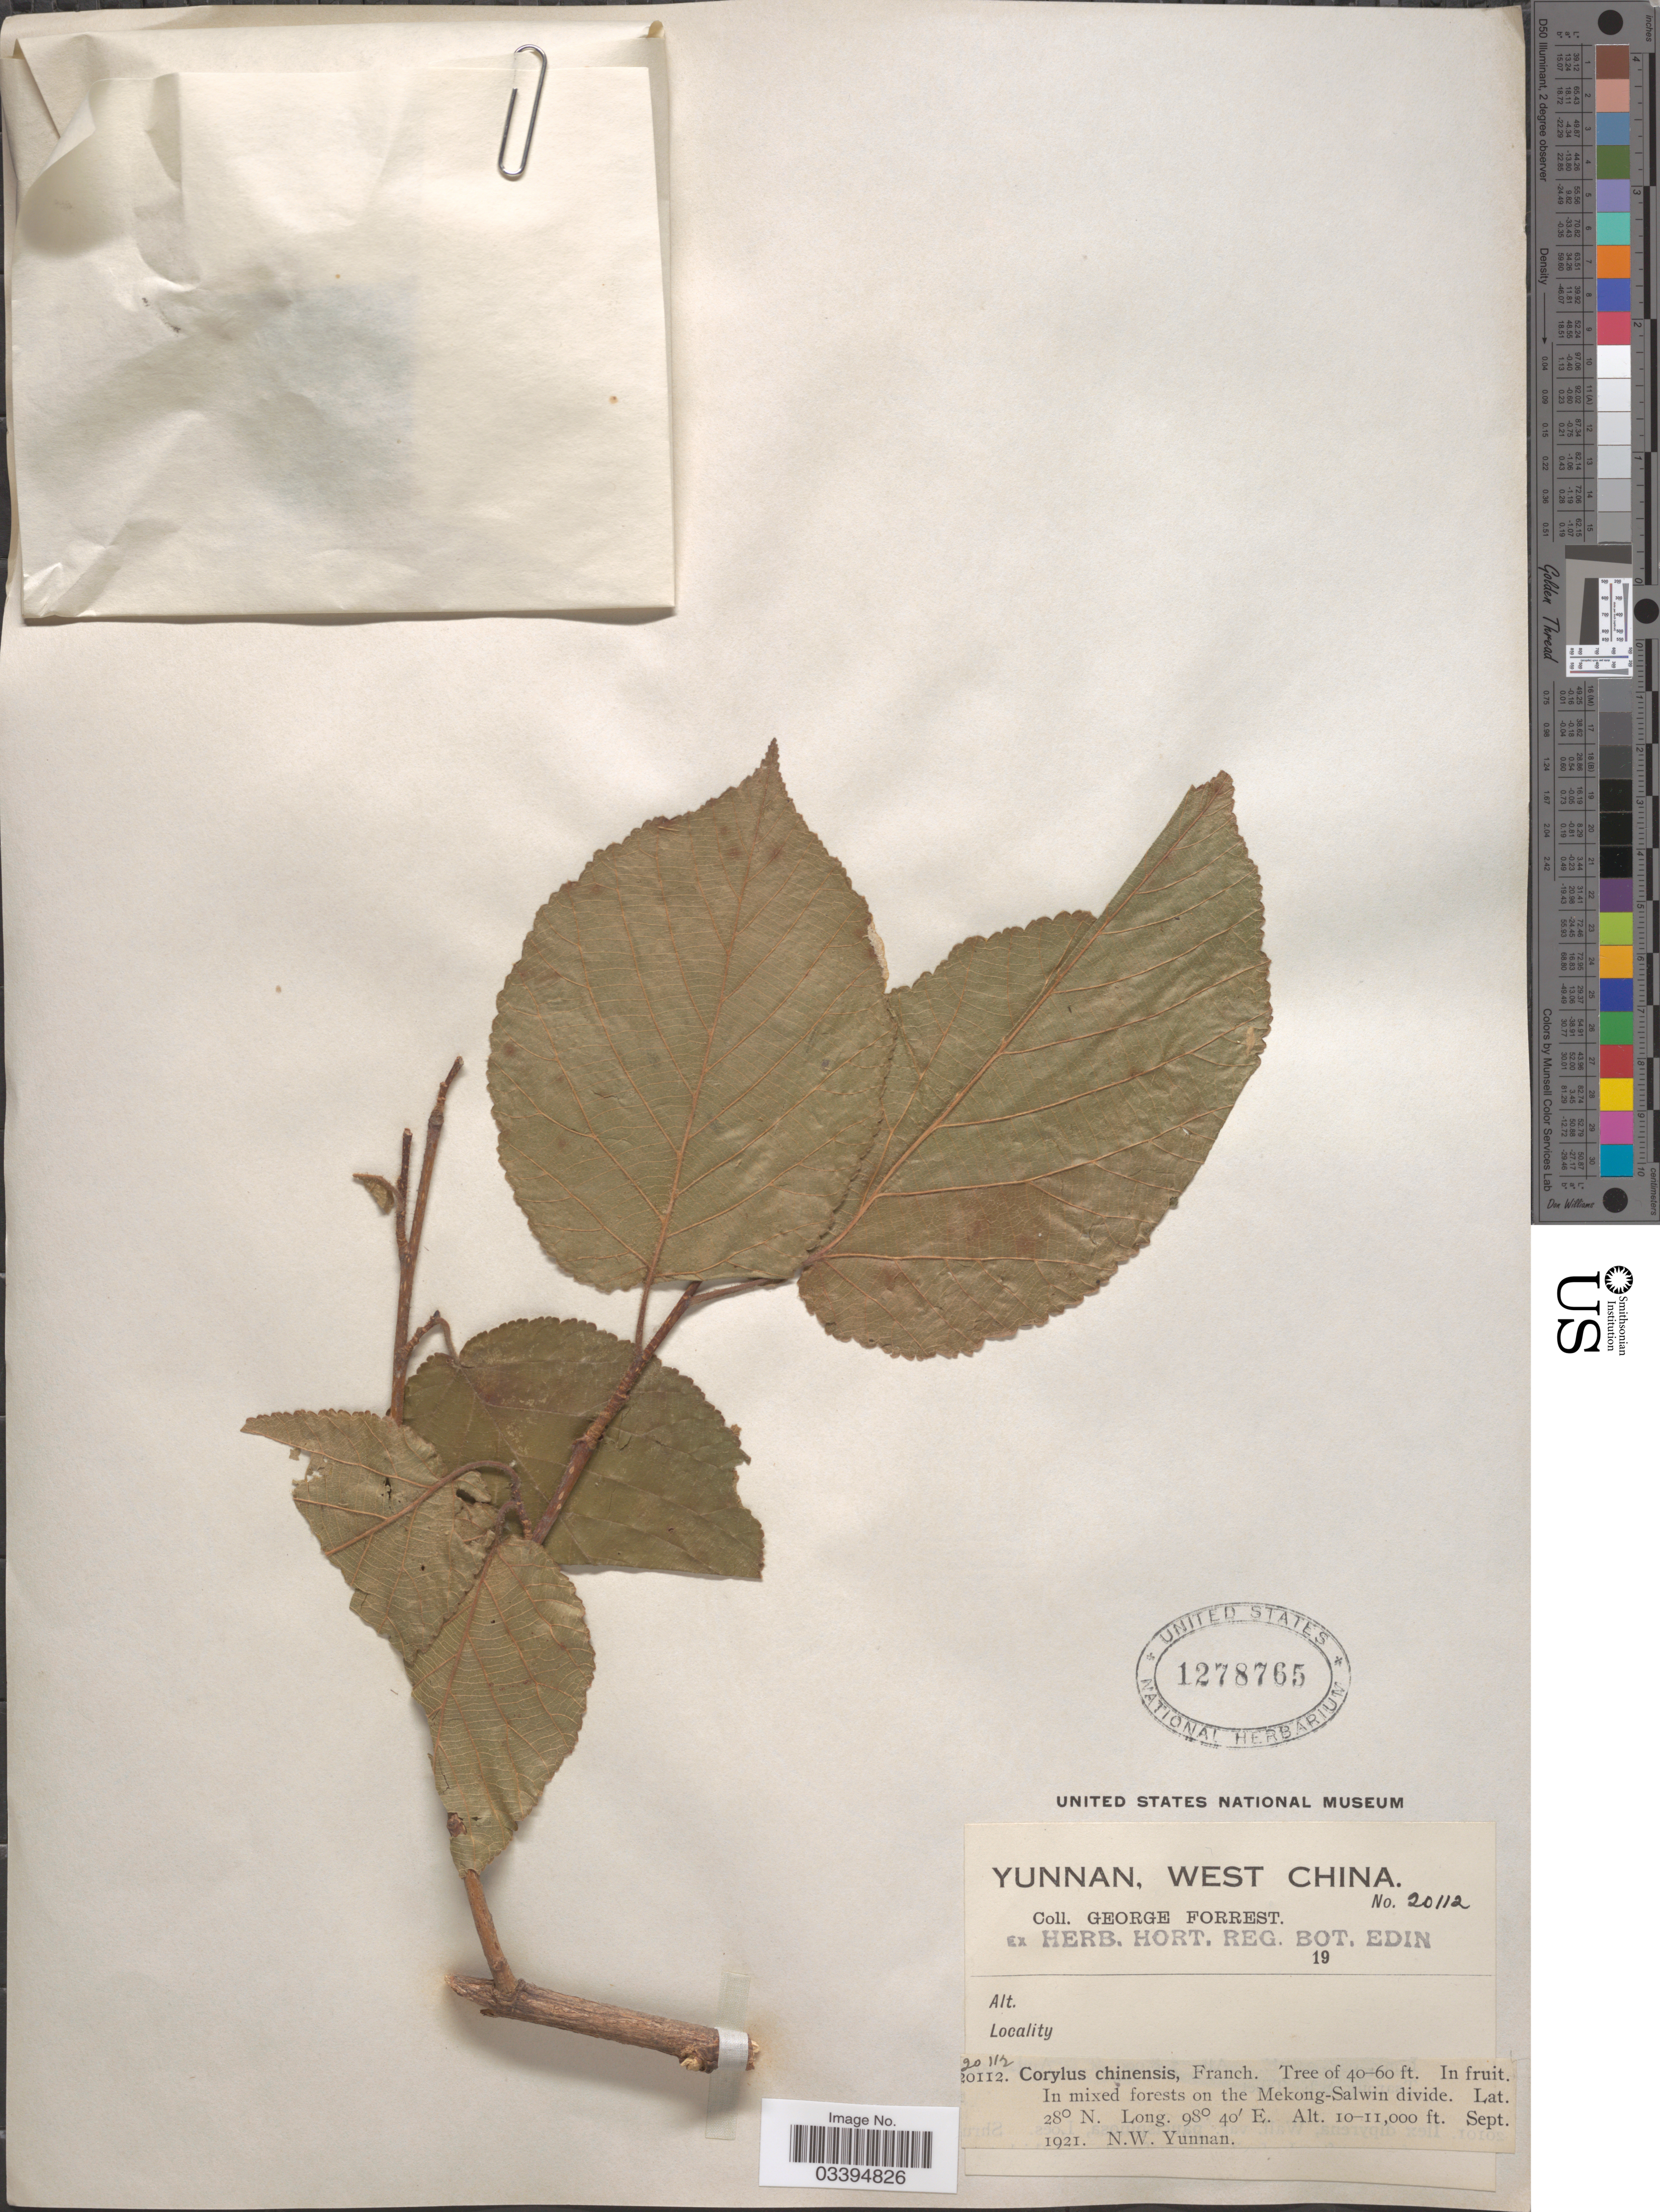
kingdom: Plantae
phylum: Tracheophyta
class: Magnoliopsida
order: Fagales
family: Betulaceae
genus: Corylus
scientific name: Corylus chinensis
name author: Franch.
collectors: G. Forrest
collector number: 20112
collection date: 1921-09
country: China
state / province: Yunnan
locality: West China, In mixed forests on the Mekong-Salwin divide. N.W. Yunnan.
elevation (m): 3048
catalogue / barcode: US 1278765